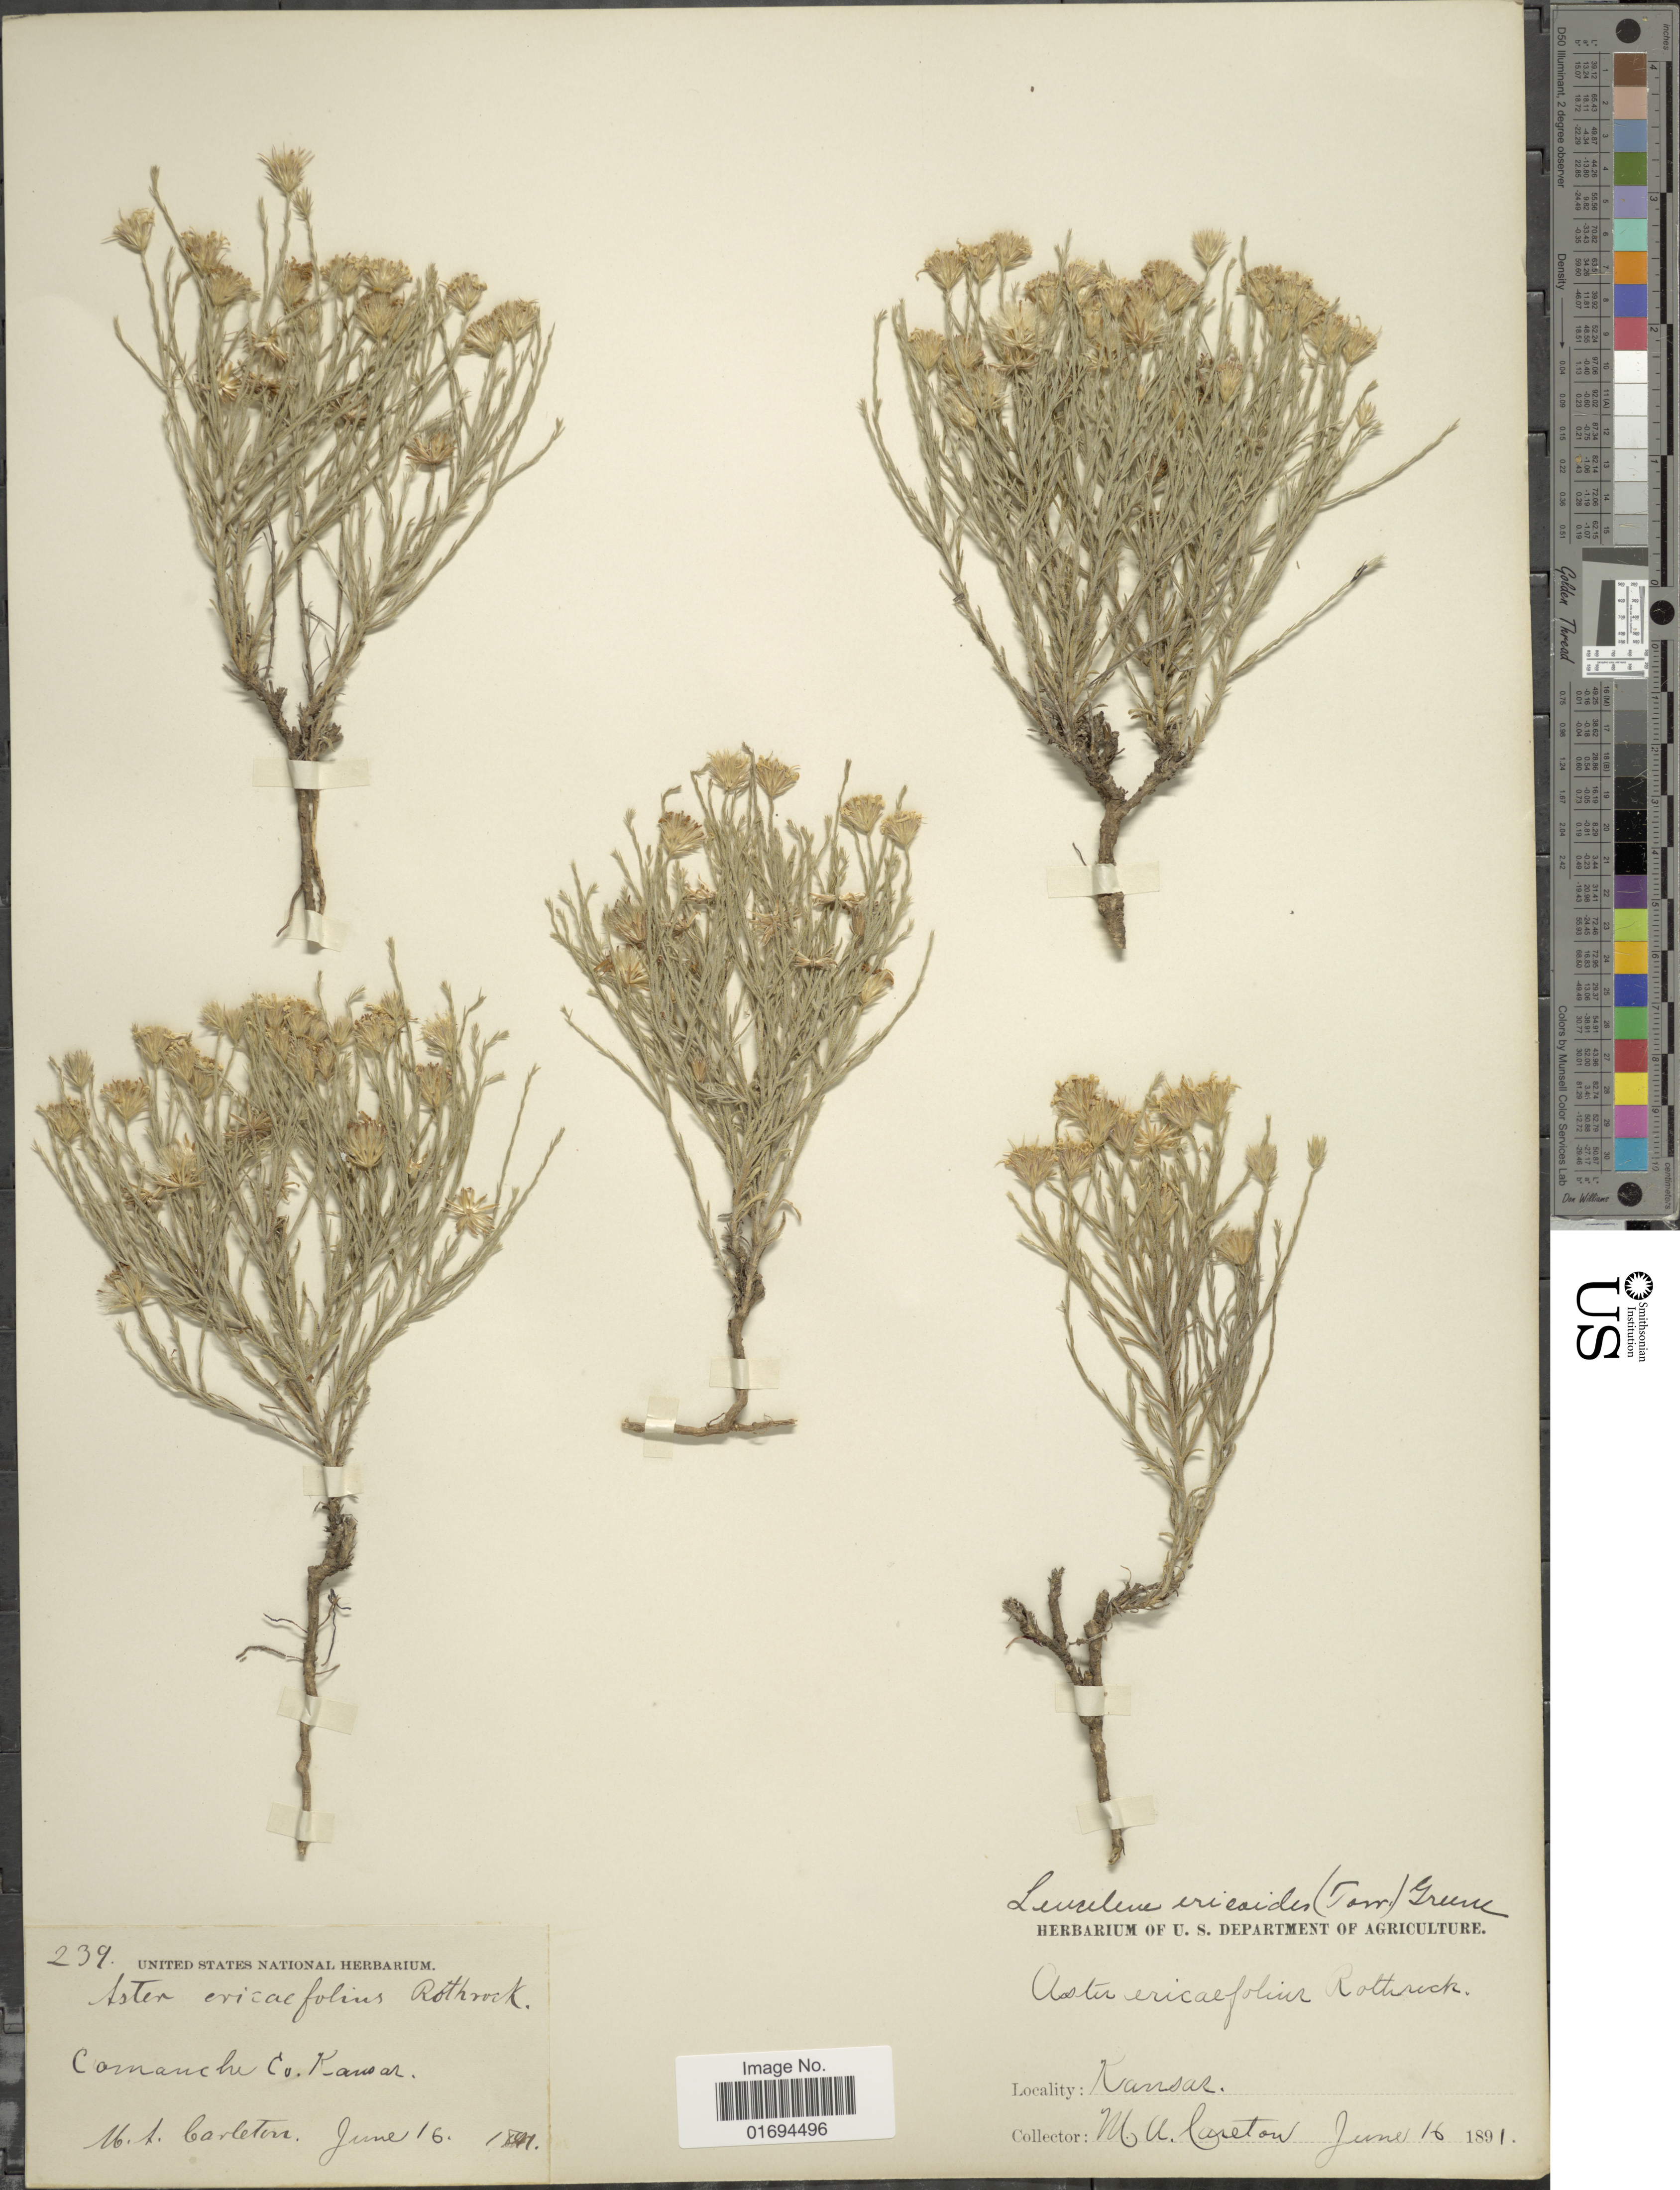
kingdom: Plantae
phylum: Tracheophyta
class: Magnoliopsida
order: Asterales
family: Asteraceae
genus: Chaetopappa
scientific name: Chaetopappa ericoides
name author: (Torr.) G.L. Nesom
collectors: M. A. Carleton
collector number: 239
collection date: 1891-06-16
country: United States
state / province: Kansas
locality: Comanche Co. Kansas